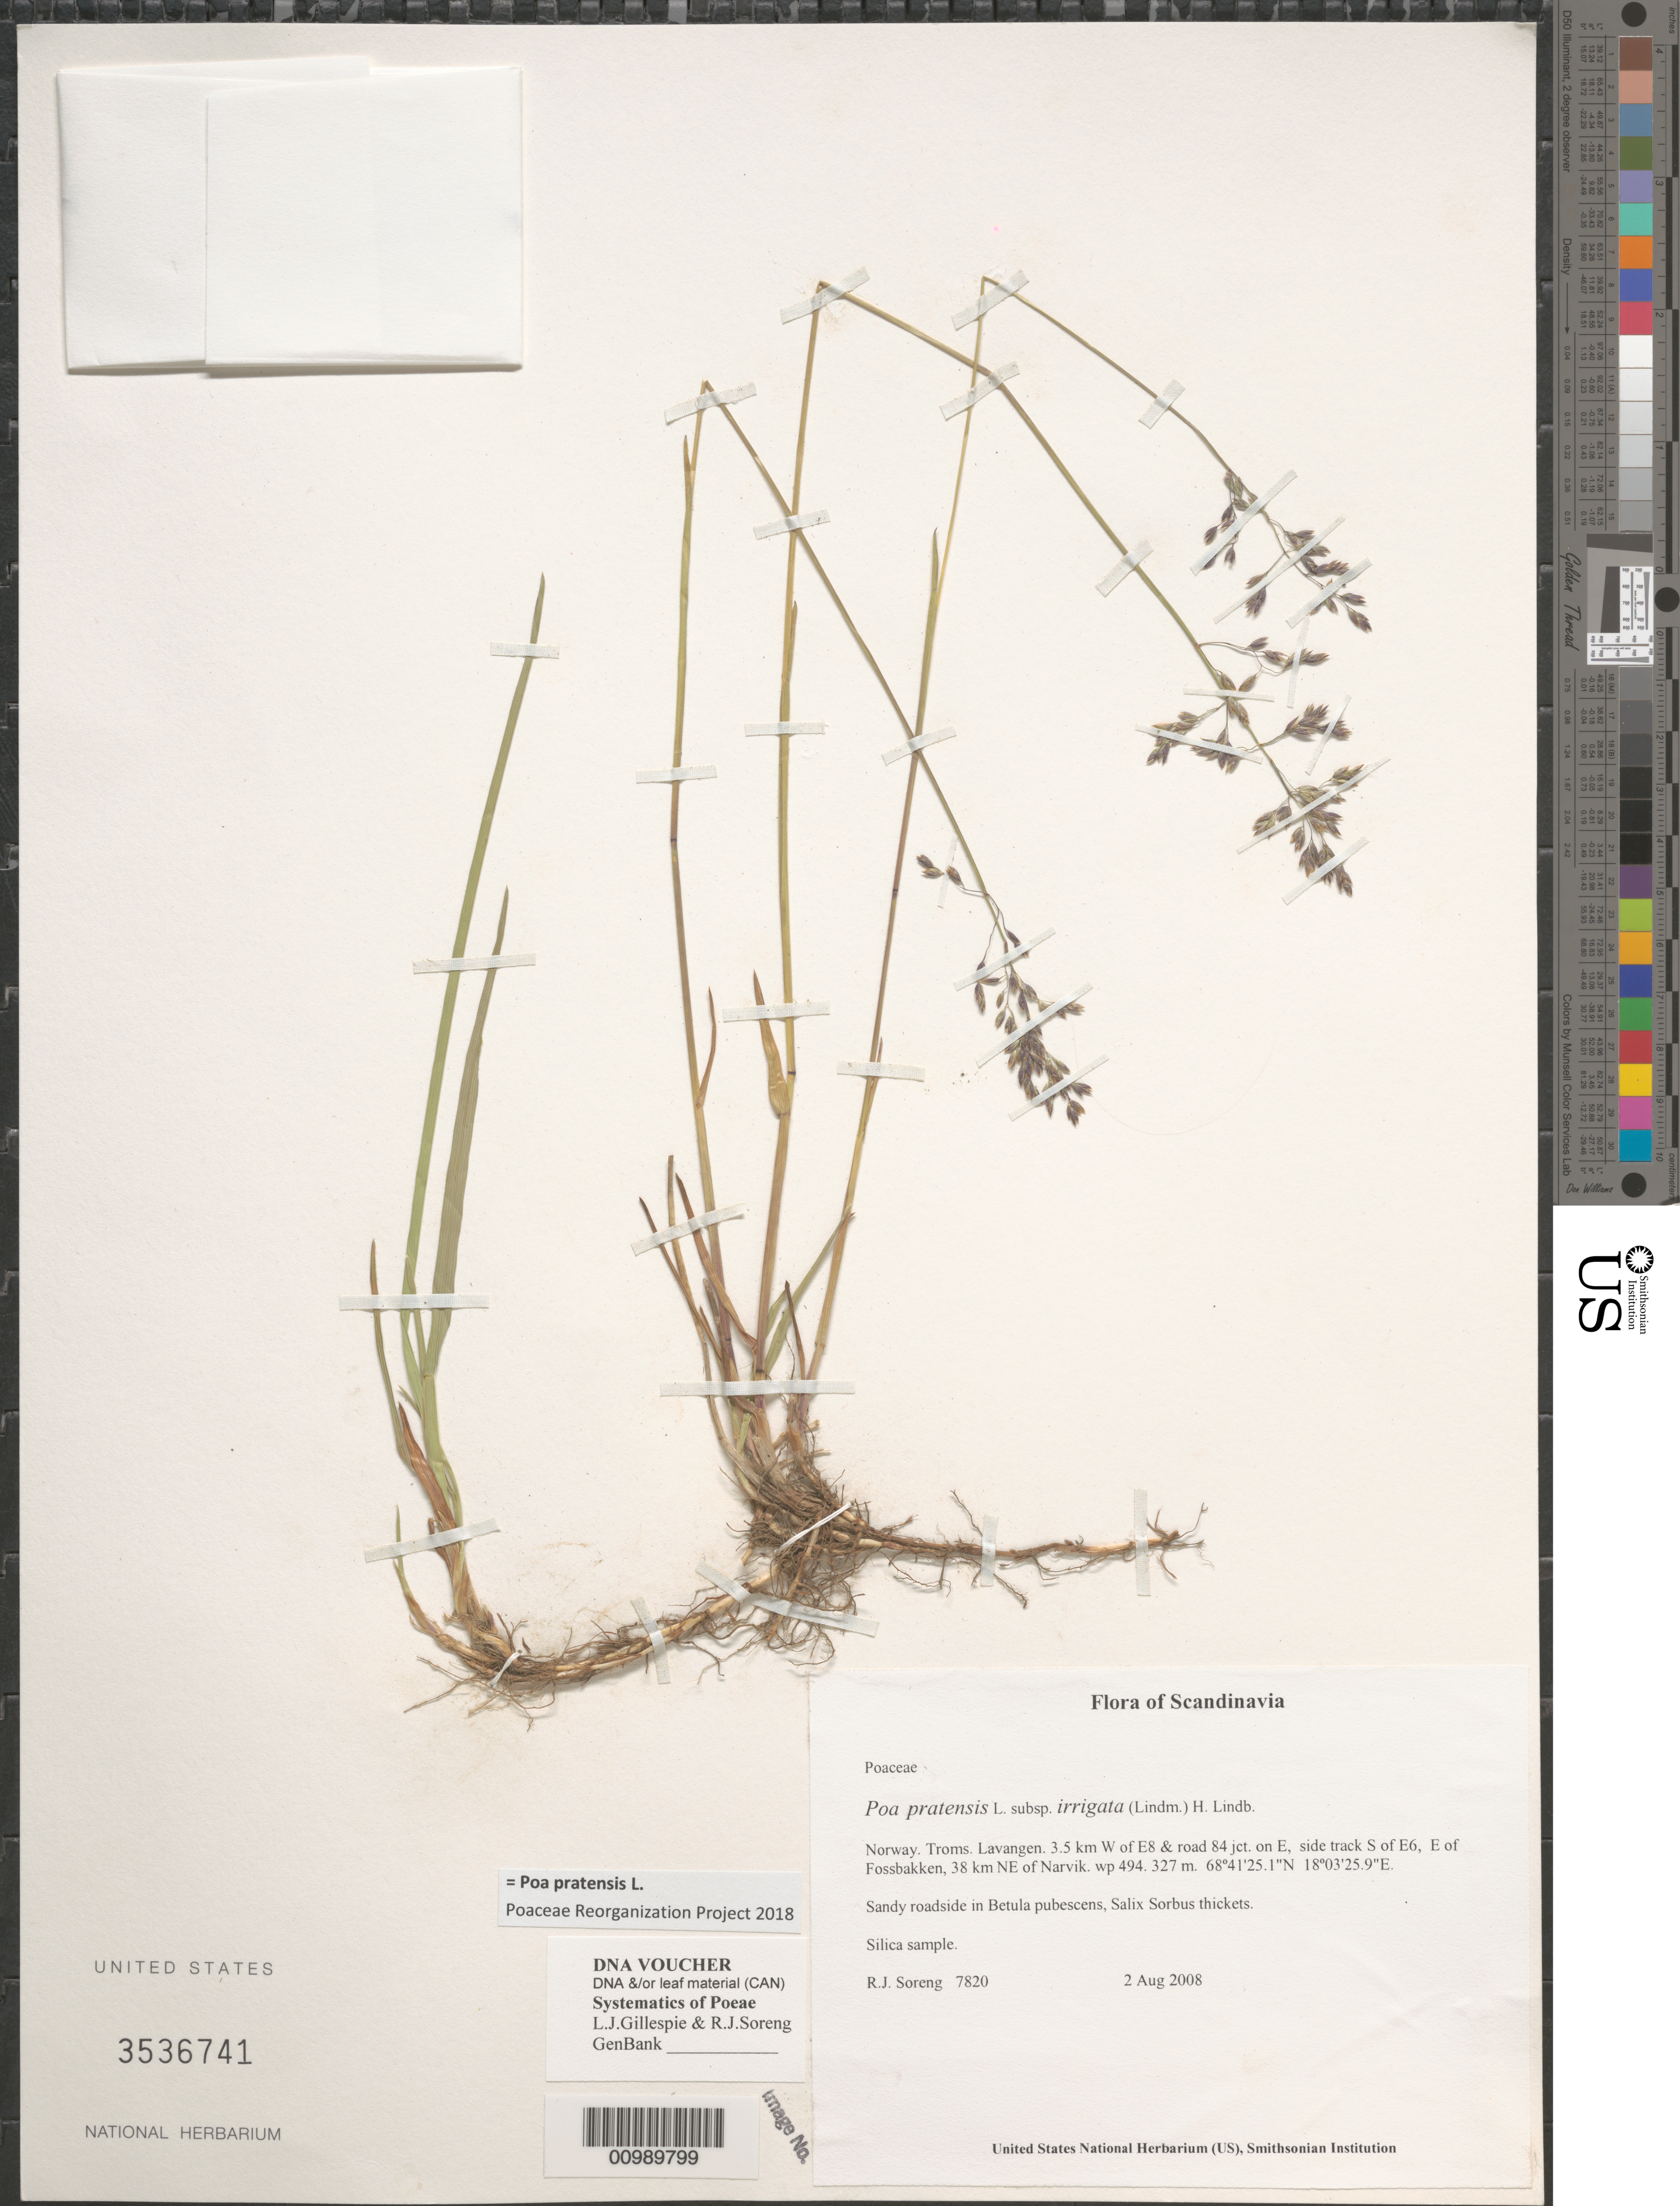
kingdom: Plantae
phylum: Tracheophyta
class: Liliopsida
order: Poales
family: Poaceae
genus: Poa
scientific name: Poa pratensis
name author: L.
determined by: Poaceae Reorganization Project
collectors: R. J. Soreng & N. L. Soreng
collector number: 7820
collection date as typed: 02 Aug 2008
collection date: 2008-08-02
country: Norway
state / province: Troms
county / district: Lavangen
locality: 3.5 km W of E8 & road 84 jct. on E, side track S of E6, E of Fossbakken, 38 km NE of Narvik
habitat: Sandy roadside in Betula pubescens, Salix Sorbus thickets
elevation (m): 327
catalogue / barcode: US 3536741